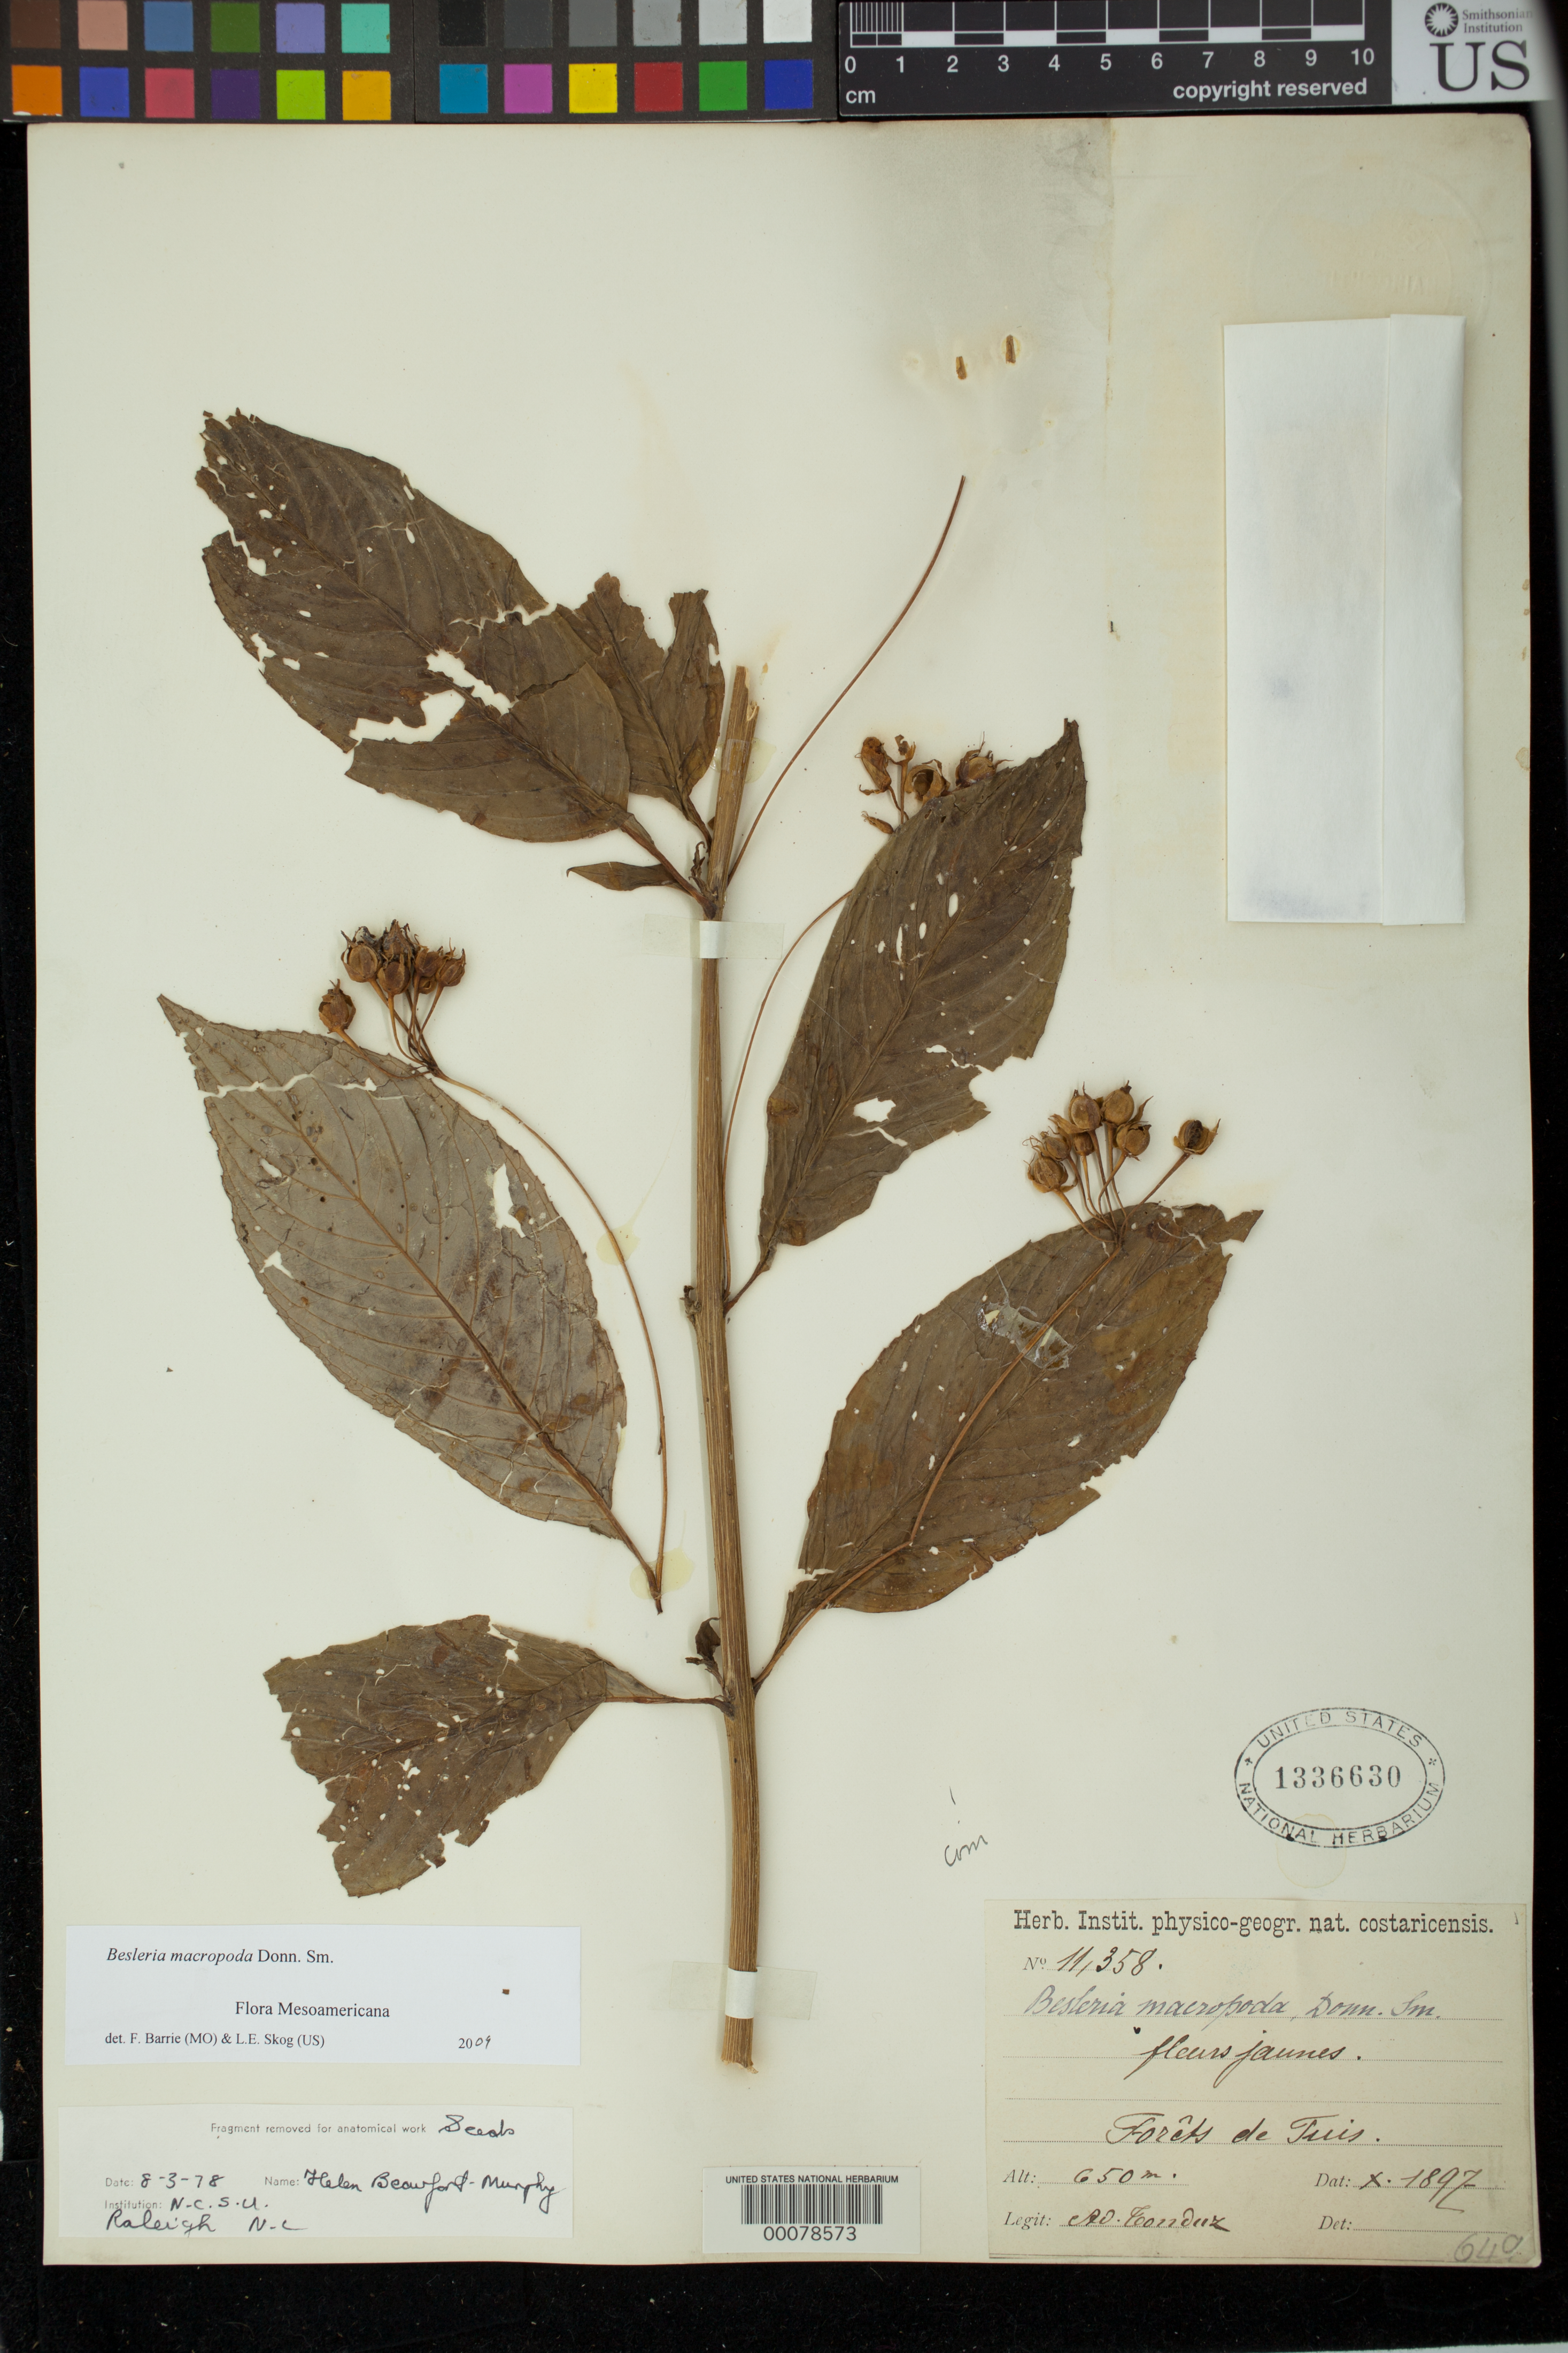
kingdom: Plantae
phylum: Tracheophyta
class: Magnoliopsida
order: Lamiales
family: Gesneriaceae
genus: Besleria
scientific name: Besleria macropoda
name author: Donn. Sm.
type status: Syntype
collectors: A. Tonduz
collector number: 11358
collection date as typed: Oct 1897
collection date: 1897-10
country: Costa Rica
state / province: Cartago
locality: Forêts de Tuis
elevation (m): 650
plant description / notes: One of 3 collections (syntypes) cited in protologue; the first syntype, Pittier 572, was cited as "type" by Morton (1939, Contr. U.S. Natl. Herb. 29: 454) but without citing any herbarium, and no duplicate of this collection can be found at US. A duplicate of Pittier 572 is extant at BR (where the specimen labeling indicates collection was made by Cooper, rather than Pittier).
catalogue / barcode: US 1336630